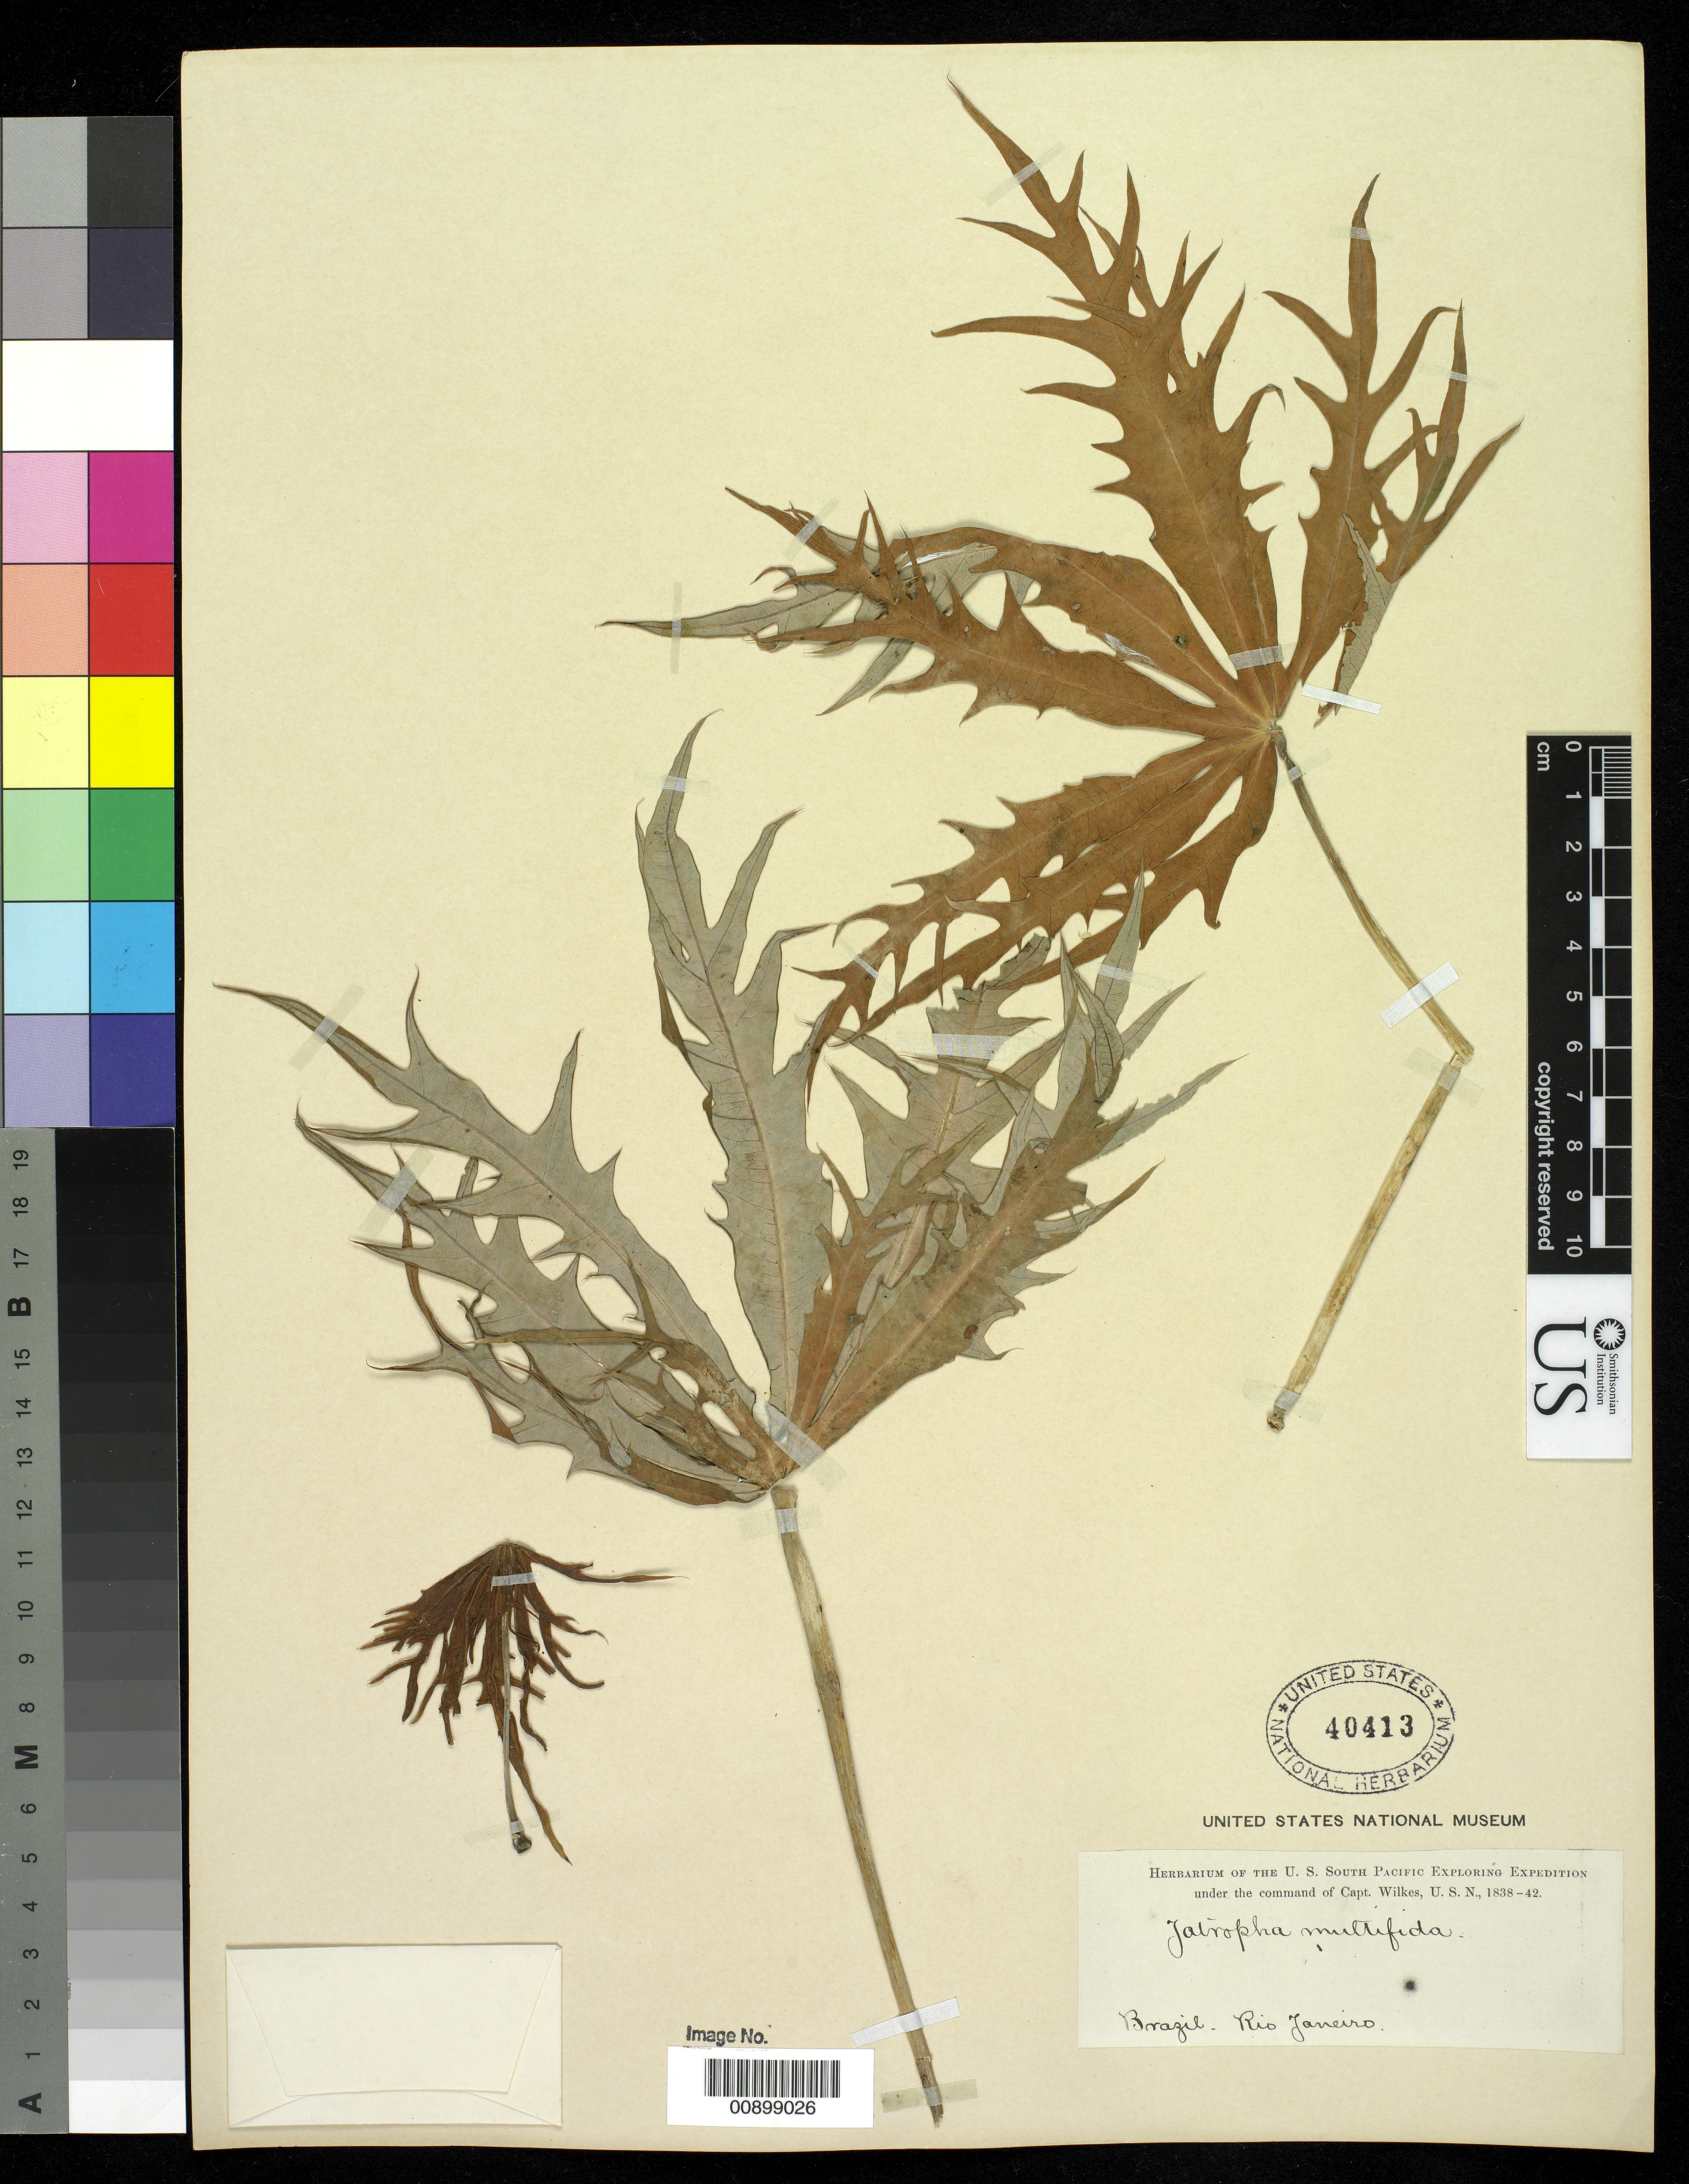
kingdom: Plantae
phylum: Tracheophyta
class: Magnoliopsida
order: Malpighiales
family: Euphorbiaceae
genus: Jatropha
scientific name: Jatropha multifida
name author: L.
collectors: Wilkes Explor. Exped.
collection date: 1838/1842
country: Brazil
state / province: Rio de Janeiro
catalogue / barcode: US 40413